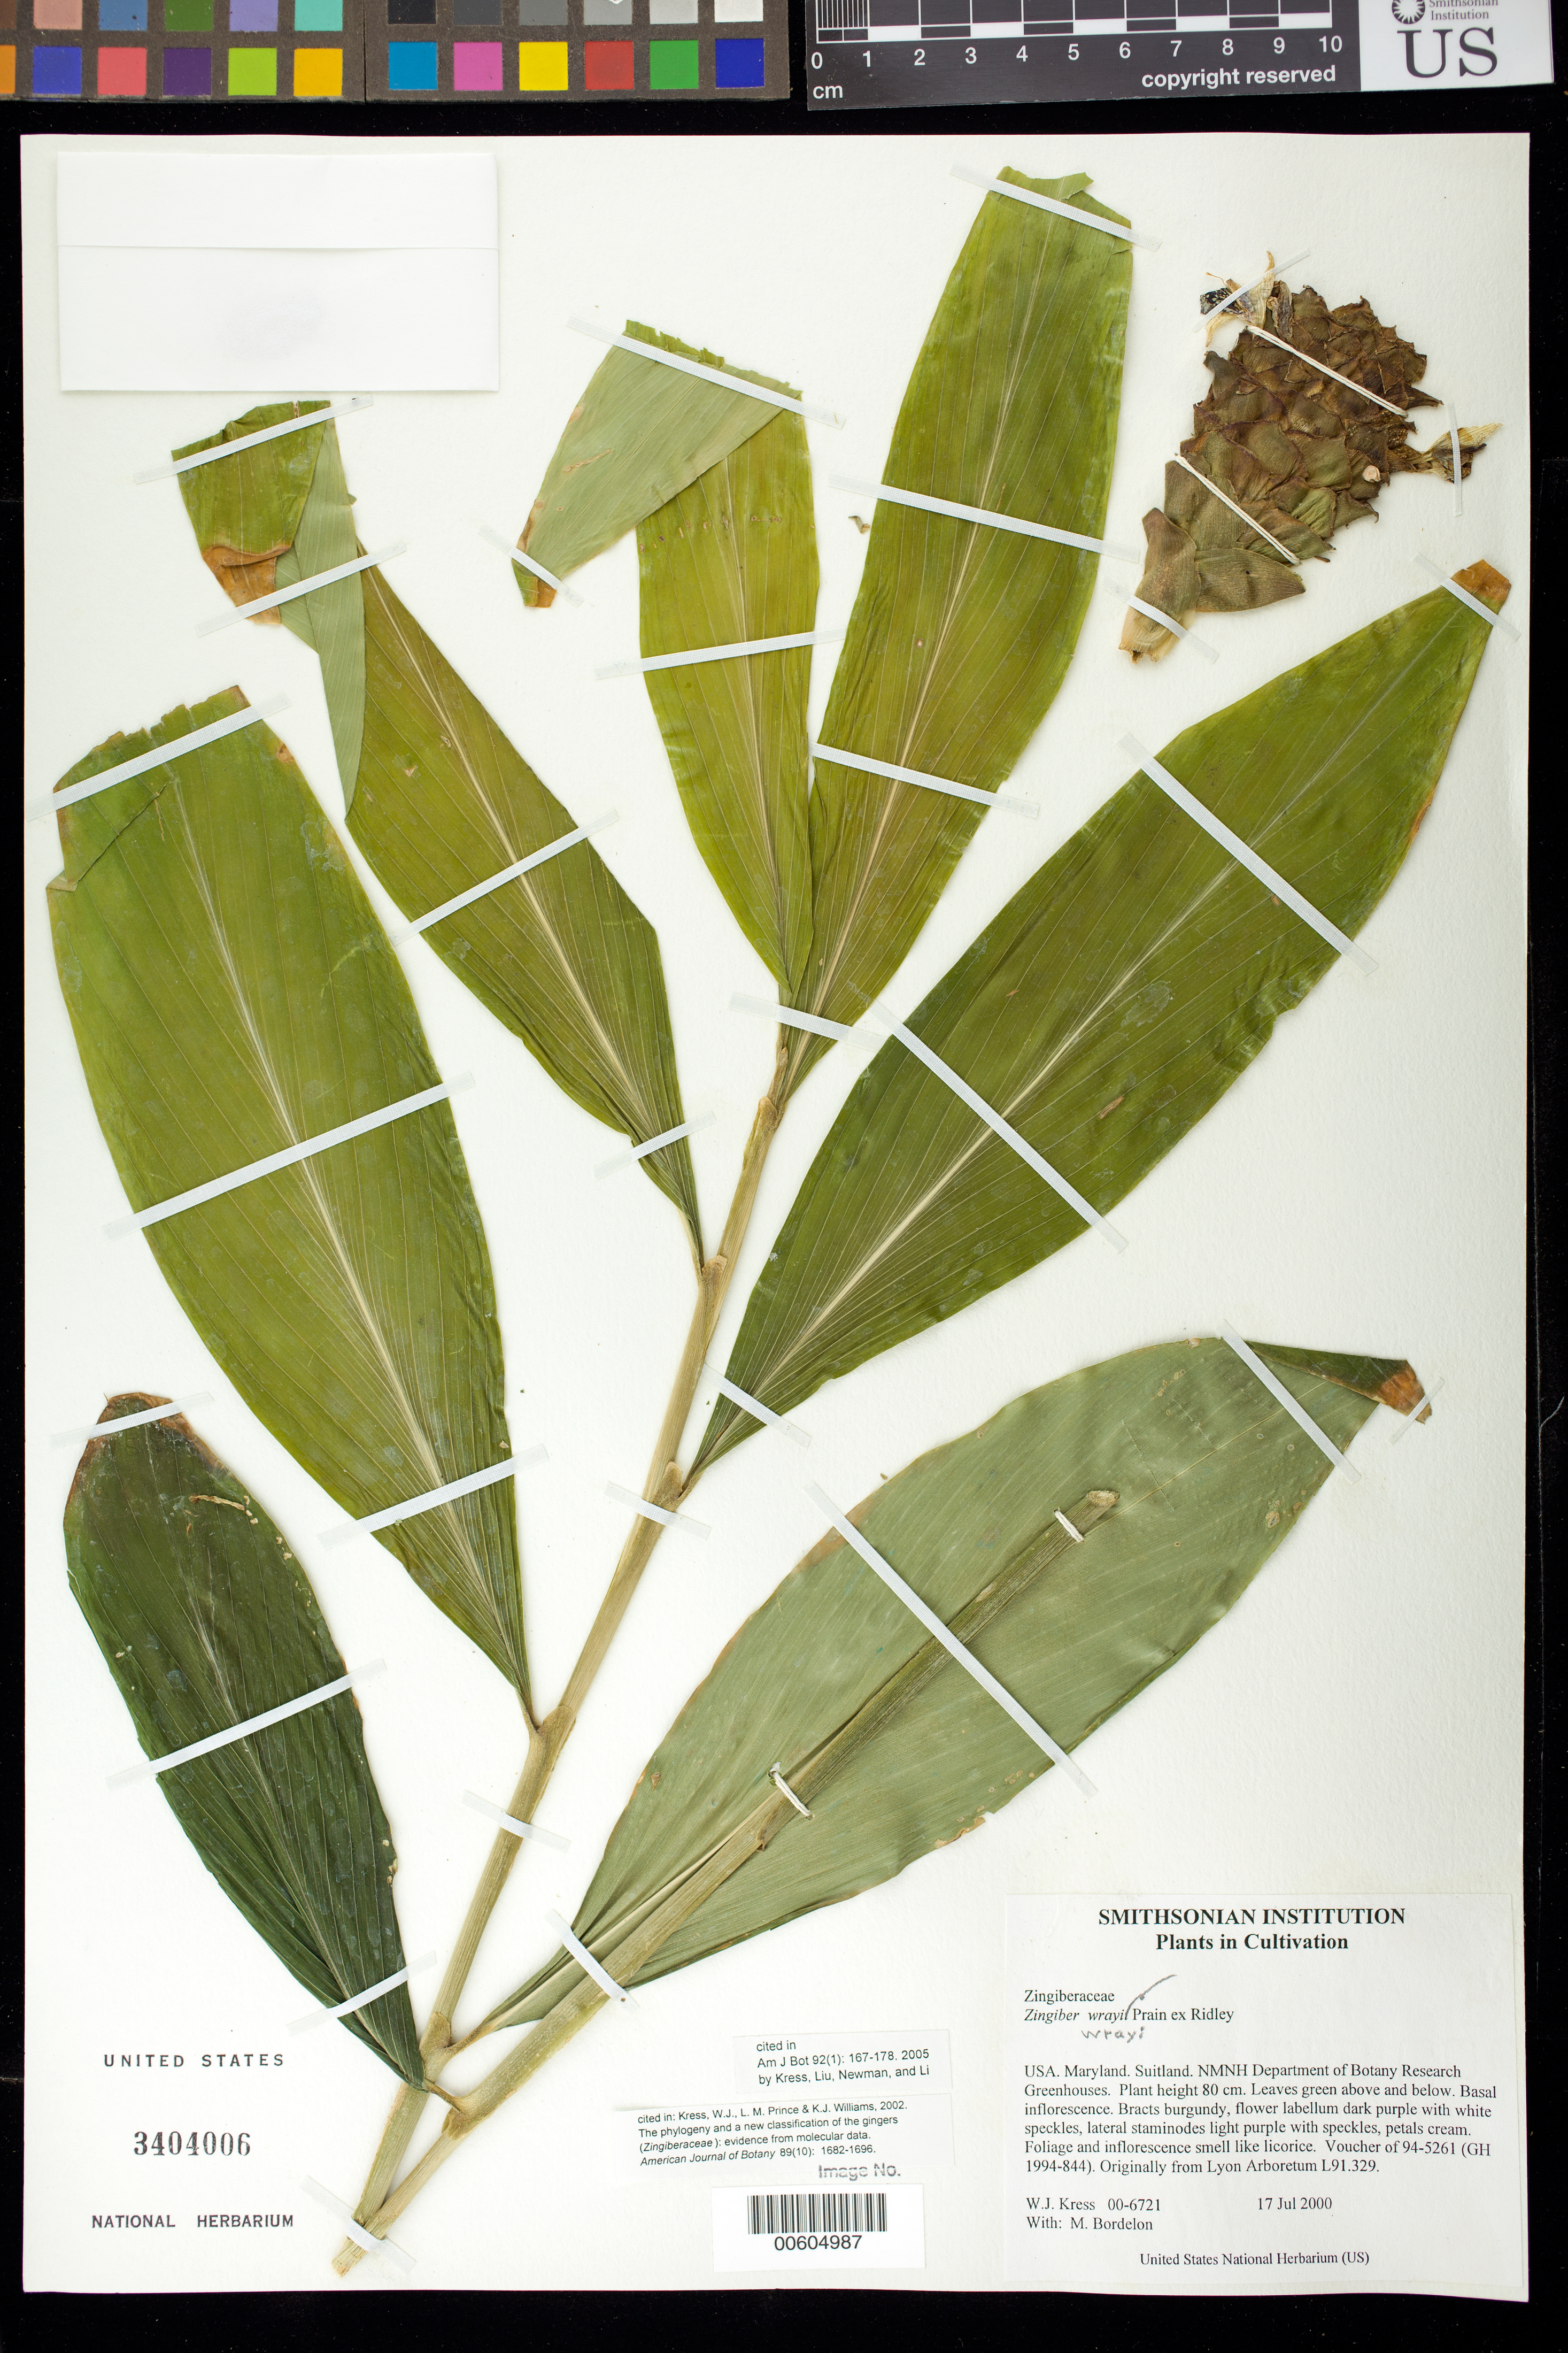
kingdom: Plantae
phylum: Tracheophyta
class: Liliopsida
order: Zingiberales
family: Zingiberaceae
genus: Zingiber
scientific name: Zingiber wrayi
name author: Prain ex Ridl.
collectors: W. J. Kress & M. Bordelon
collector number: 00-6721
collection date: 2000-07-17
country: United States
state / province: Maryland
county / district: Prince George's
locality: NMNH Botany Research Greenhouses. Suitland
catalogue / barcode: US 3404006